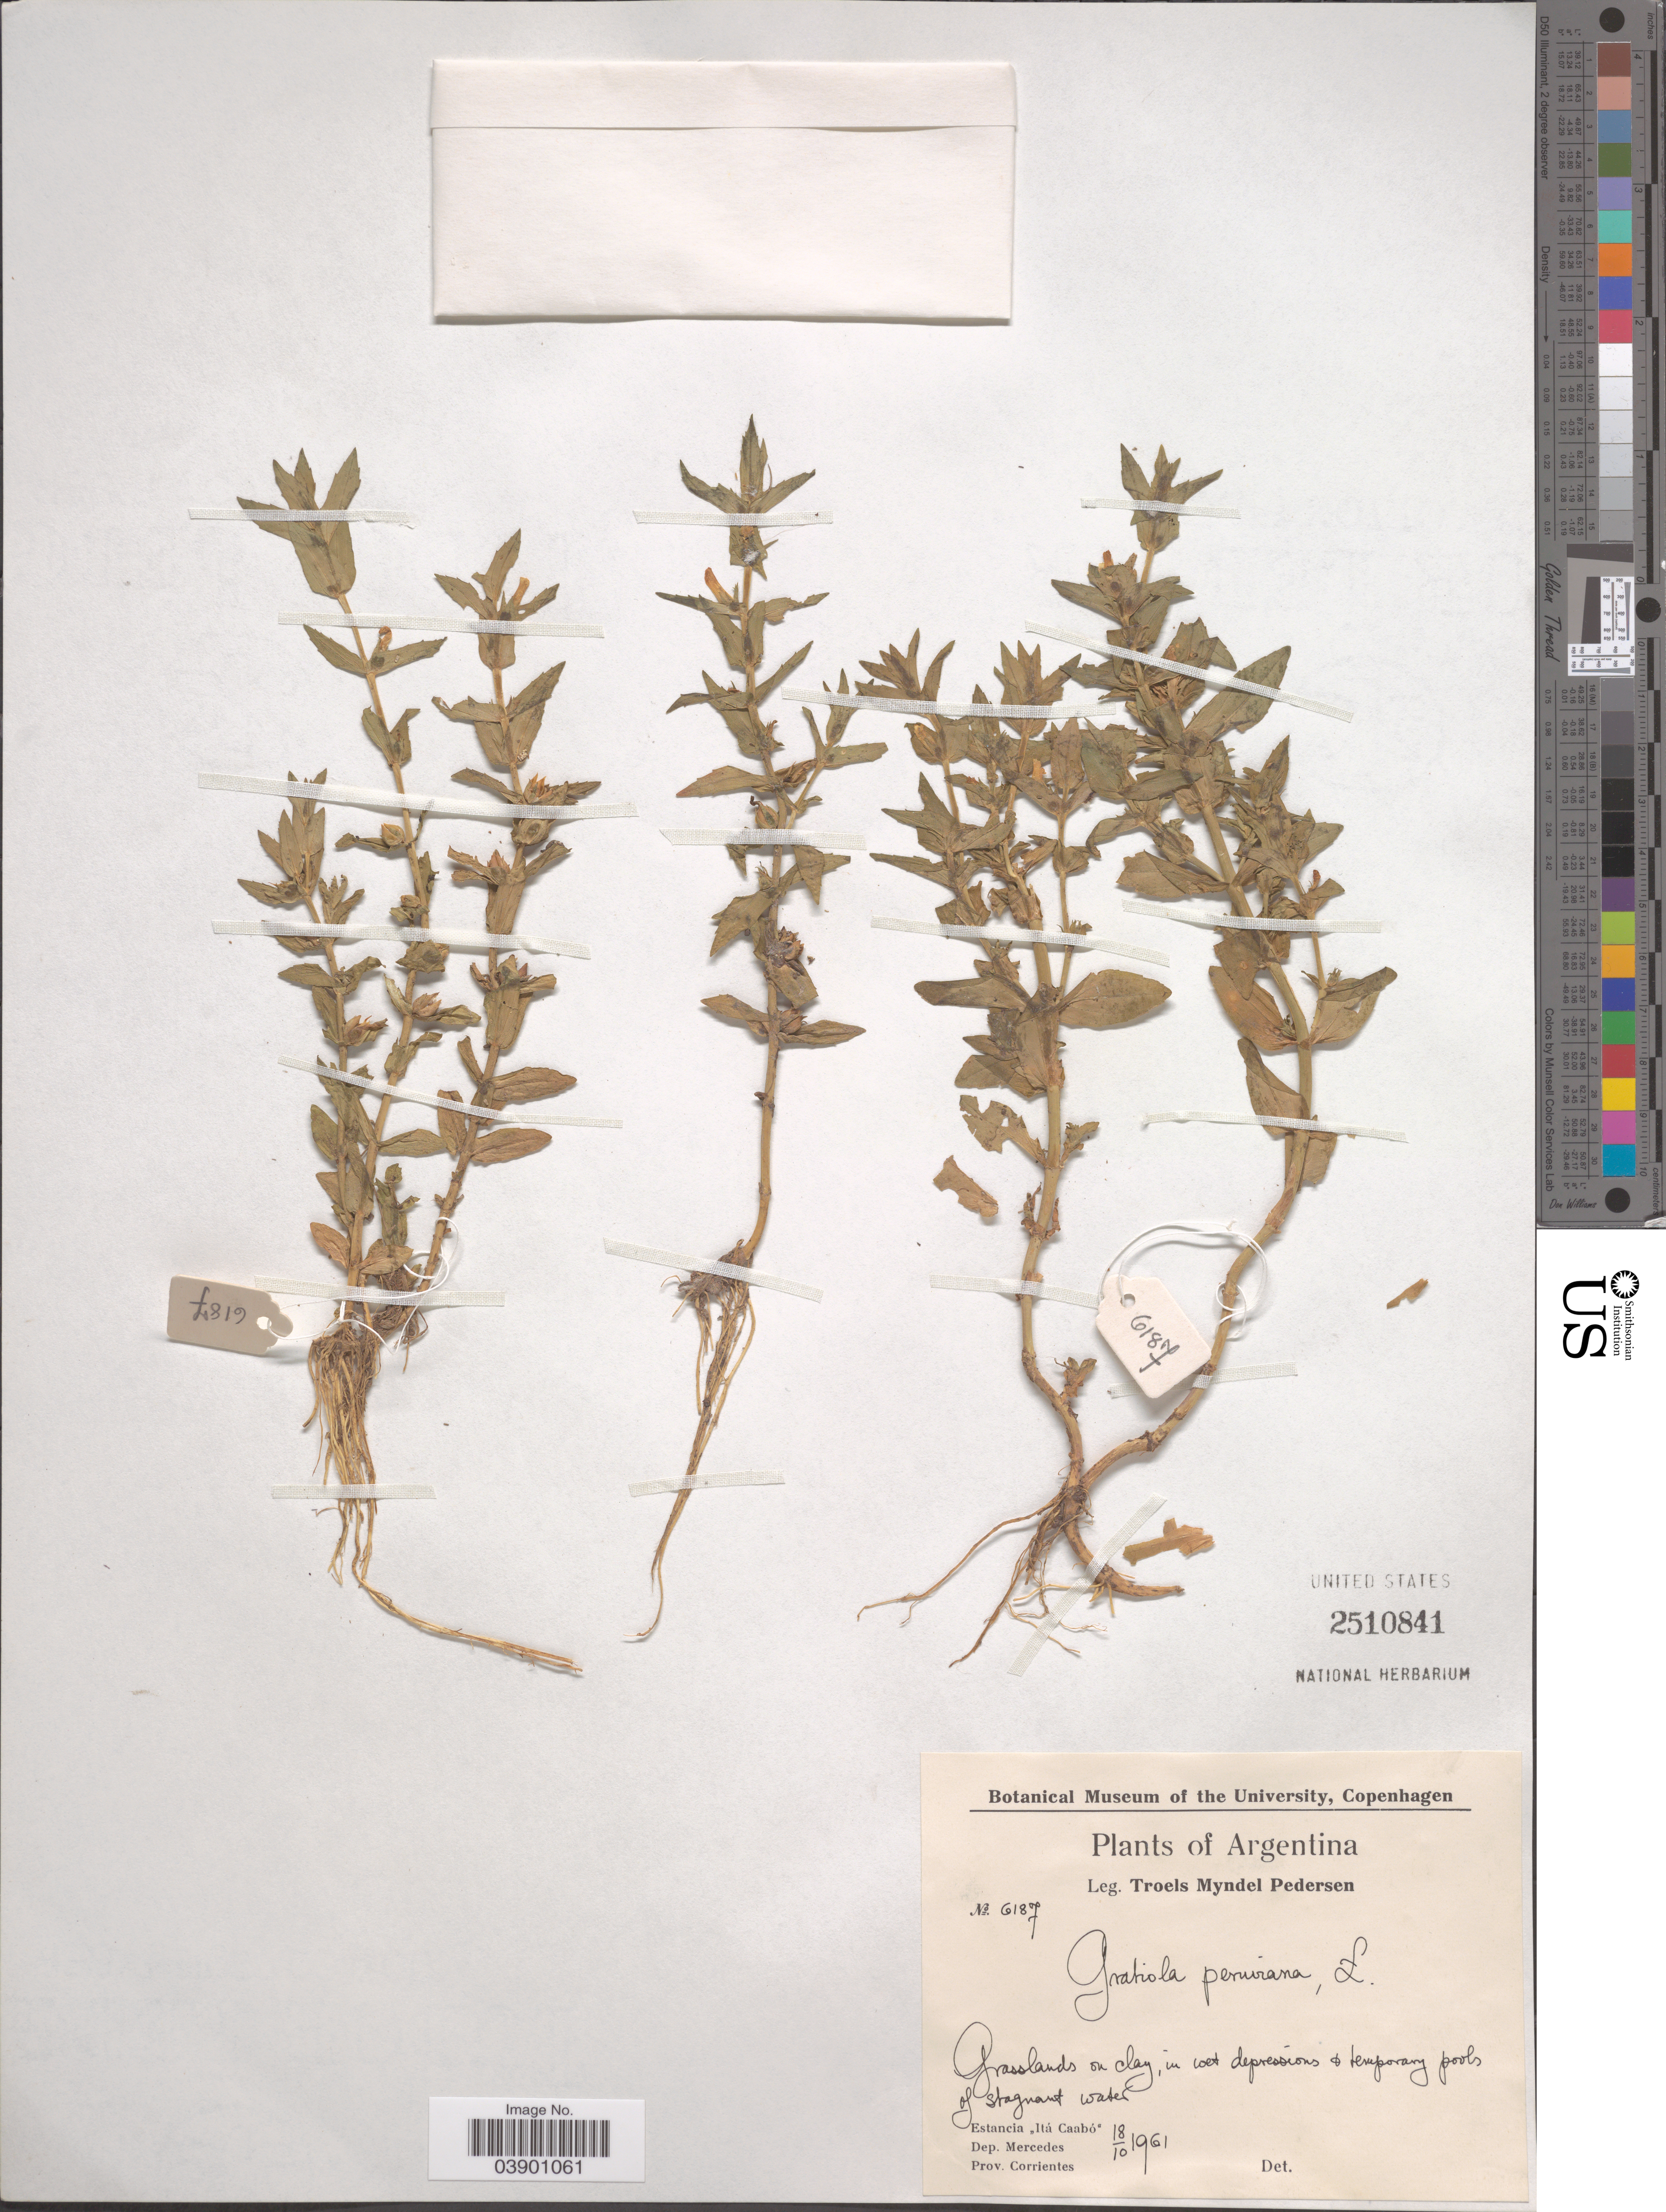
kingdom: Plantae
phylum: Tracheophyta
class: Magnoliopsida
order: Lamiales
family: Plantaginaceae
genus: Gratiola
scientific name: Gratiola peruviana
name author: L.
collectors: T. Pederson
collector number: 6187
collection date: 1961-10-18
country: Argentina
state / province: Corrientes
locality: Estancia "Itá Caabó". Dep. Mercedes. Prov. Corrientes.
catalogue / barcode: US 2510841